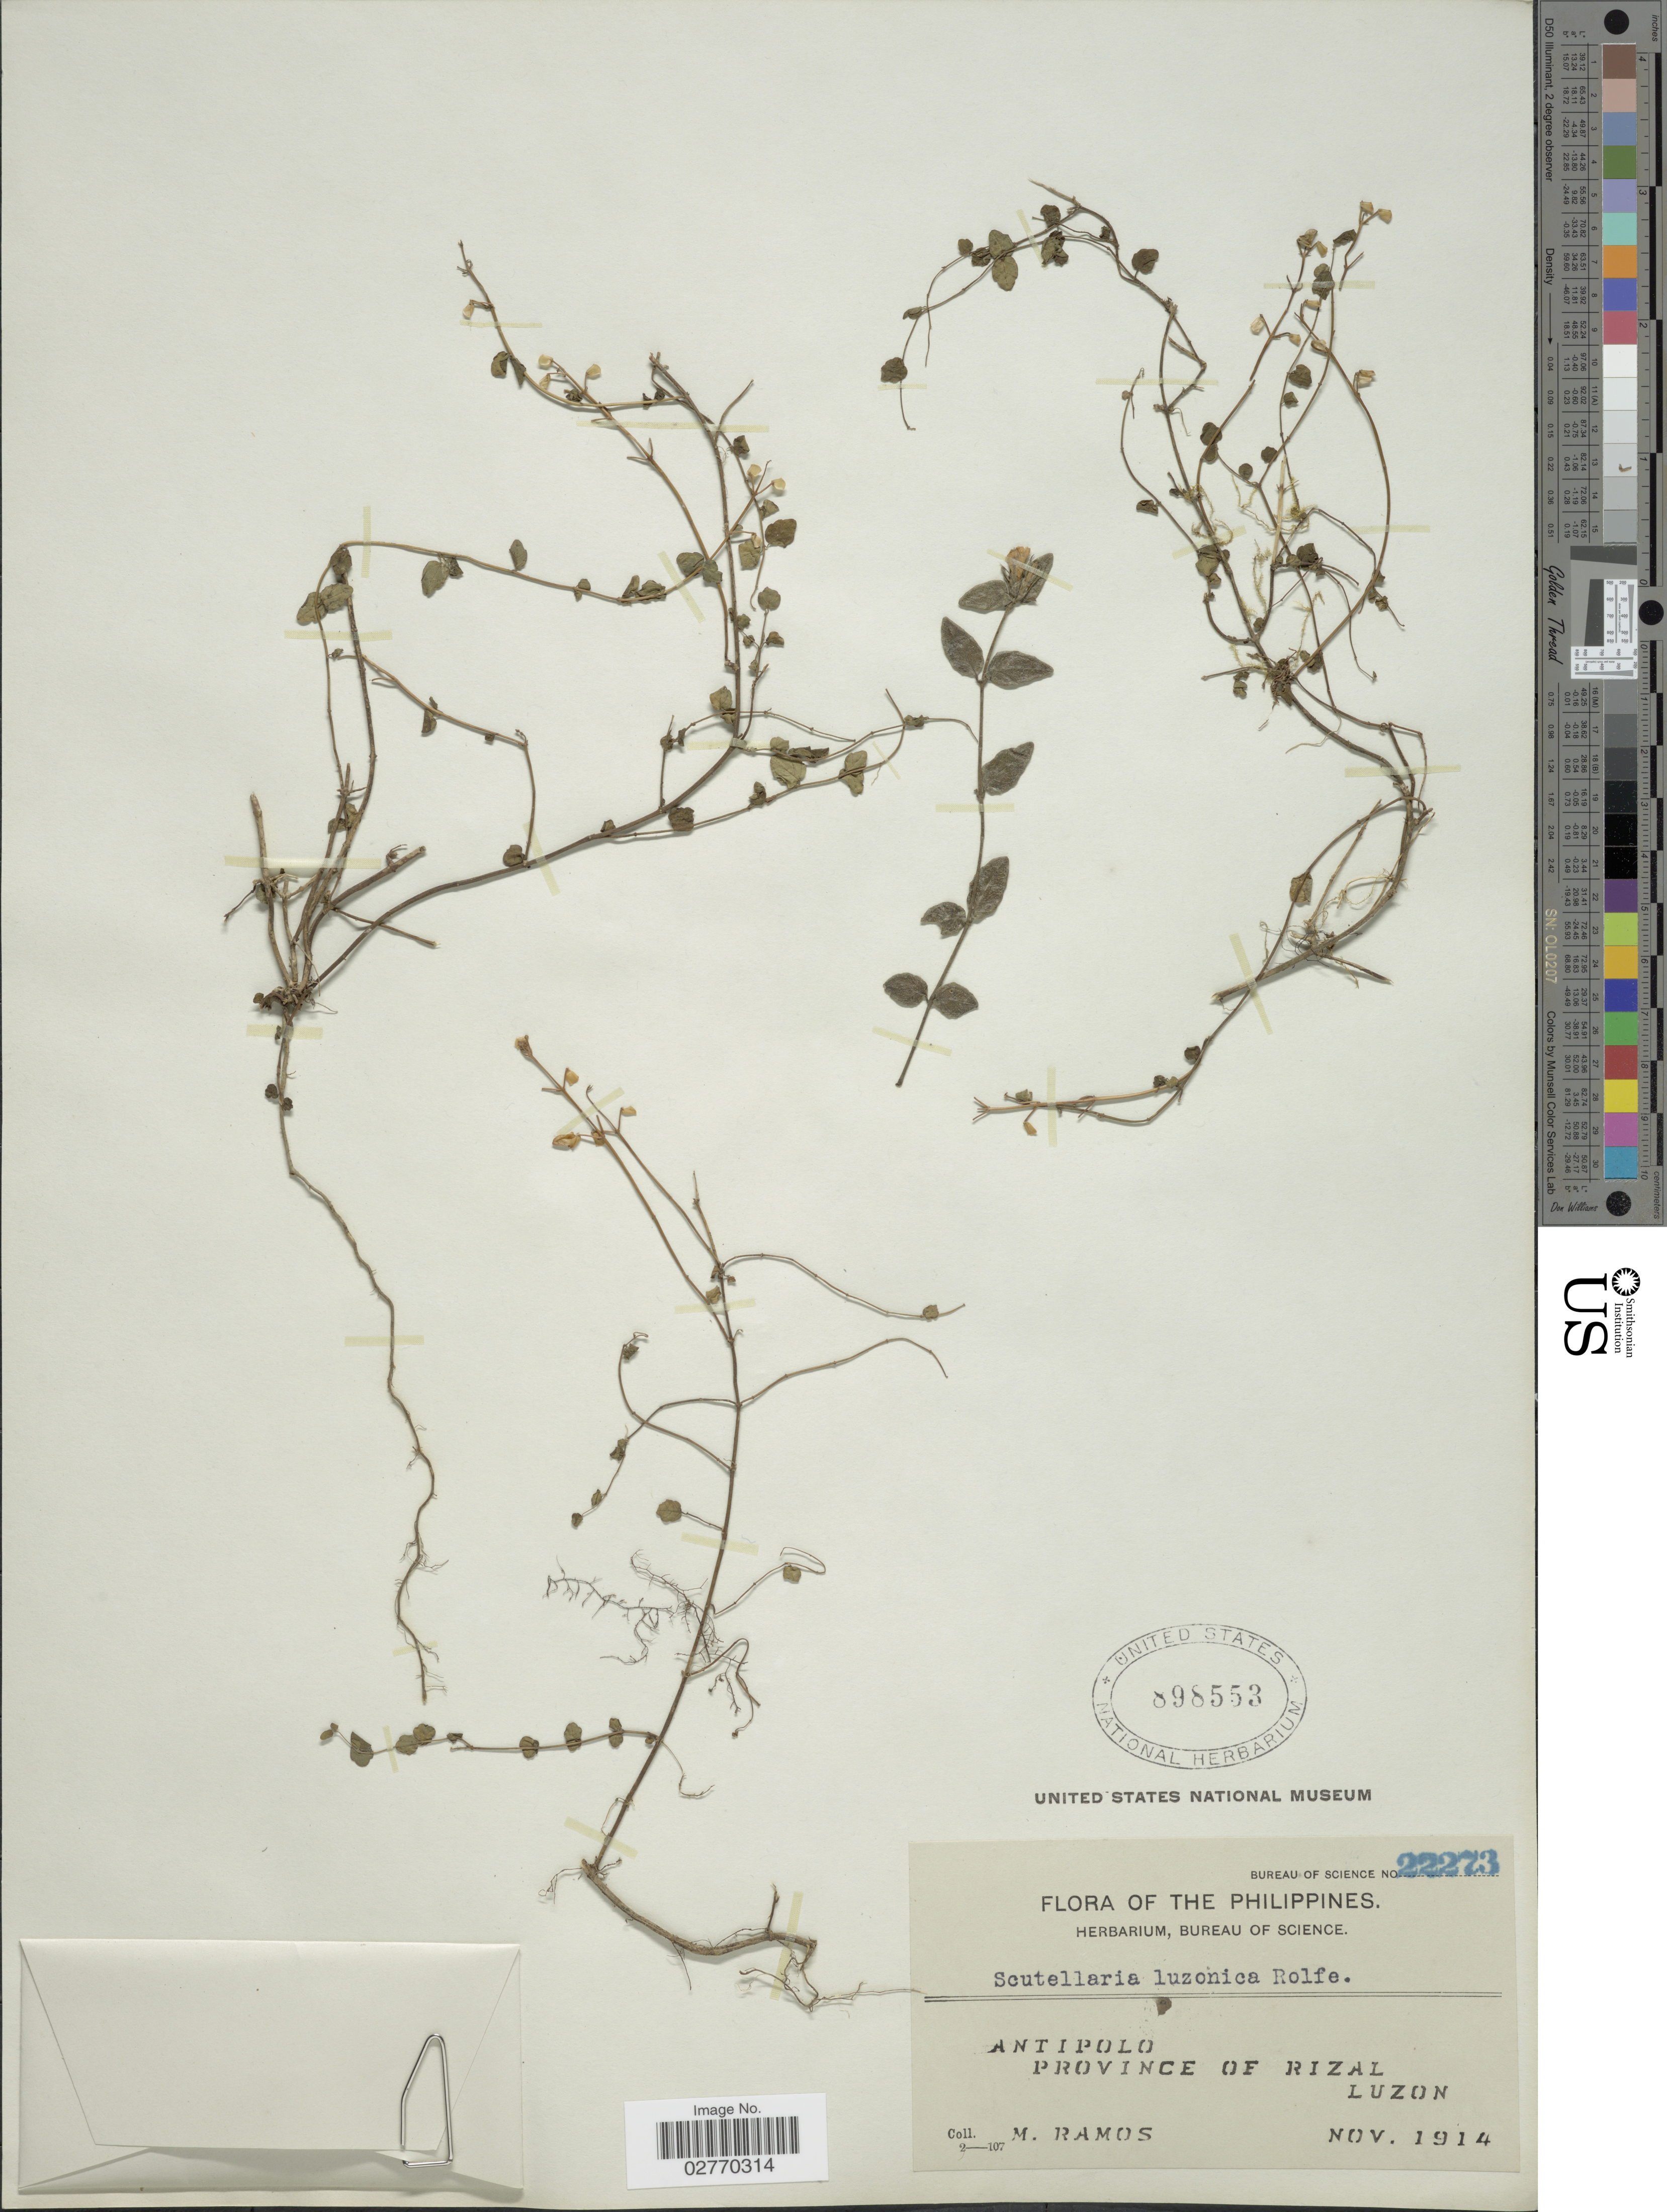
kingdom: Plantae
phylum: Tracheophyta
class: Magnoliopsida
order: Lamiales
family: Lamiaceae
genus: Scutellaria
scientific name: Scutellaria javanica var. luzonica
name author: (Rolfe) H. Keng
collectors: M. Ramos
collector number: Bureau of Science 22273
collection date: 1914-11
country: Philippines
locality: Antipolo. Province of Rizal Luzon.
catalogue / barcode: US 898553